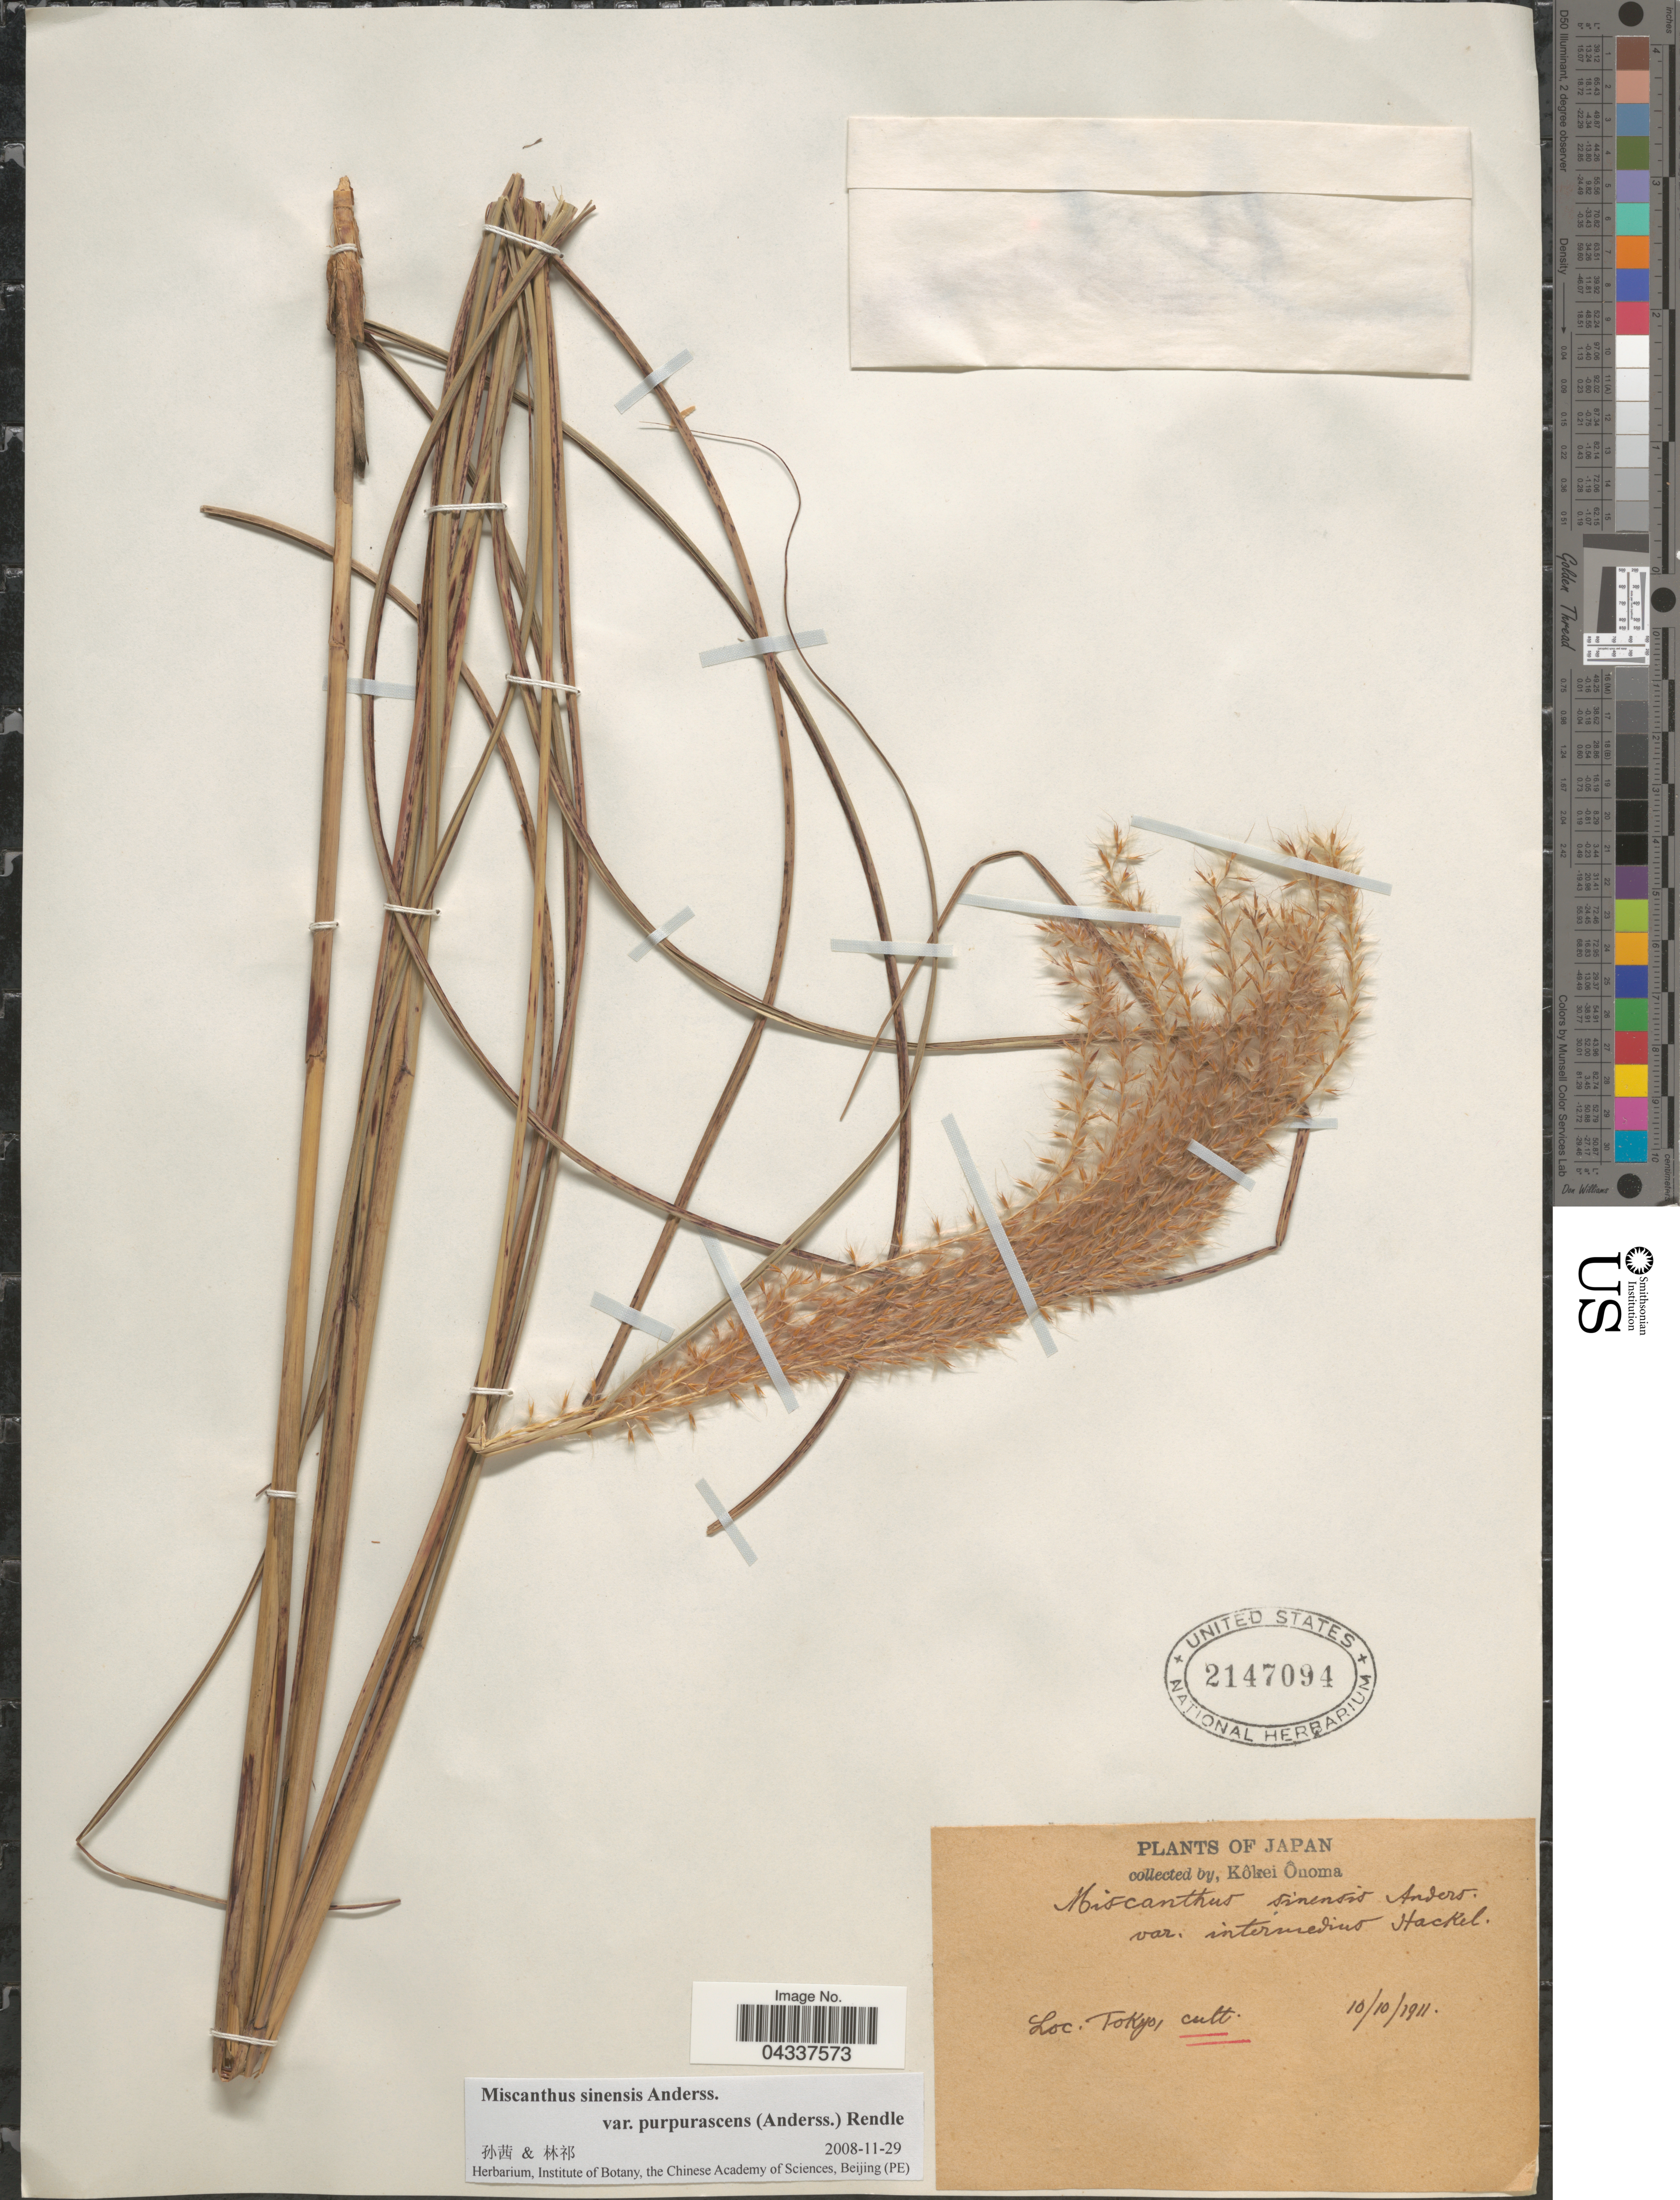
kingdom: Plantae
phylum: Tracheophyta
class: Liliopsida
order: Poales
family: Poaceae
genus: Miscanthus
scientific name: Miscanthus sinensis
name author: Andersson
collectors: K. Onoma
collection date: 1911-10-10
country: Japan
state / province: Tokyo, Federal City of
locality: Cult.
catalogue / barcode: US 2147094